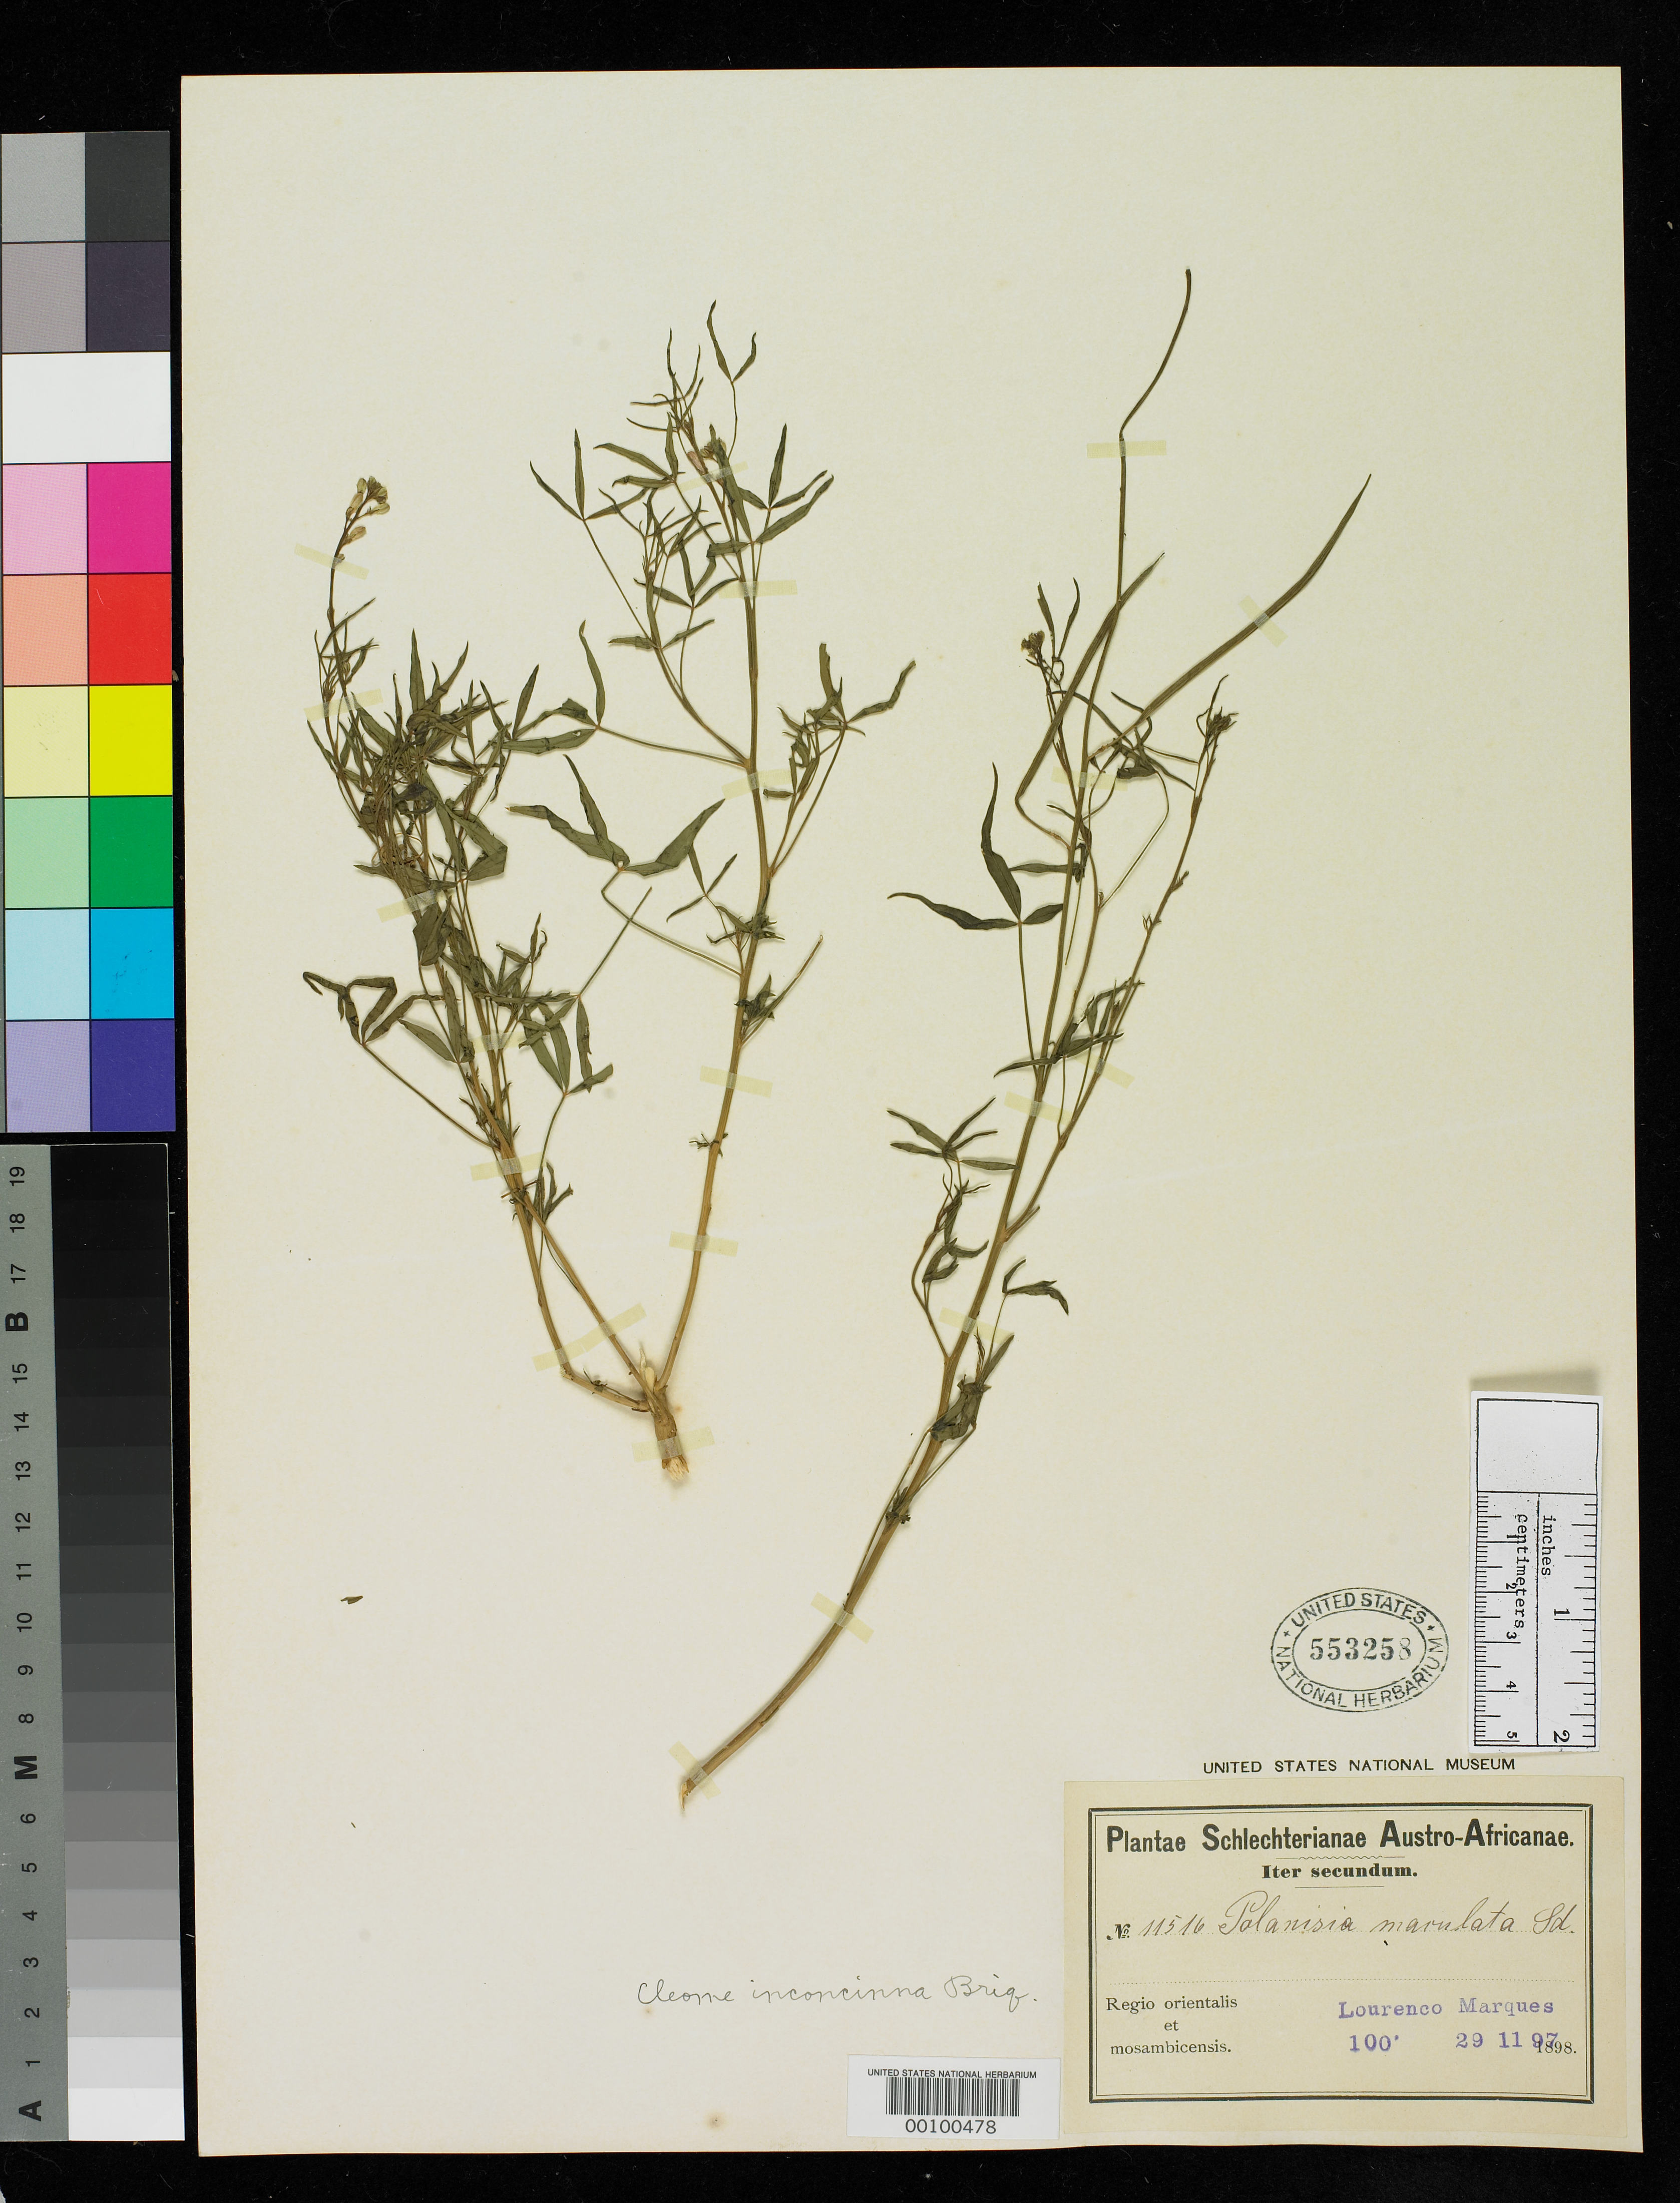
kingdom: Plantae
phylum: Tracheophyta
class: Magnoliopsida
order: Brassicales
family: Cleomaceae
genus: Cleome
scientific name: Cleome inconcinna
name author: Briq.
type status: Isotype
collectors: F. R. R. Schlechter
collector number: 11516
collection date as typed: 29 Nov 1897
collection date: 1897-11-29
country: Mozambique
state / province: Maputo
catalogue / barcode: US 553258